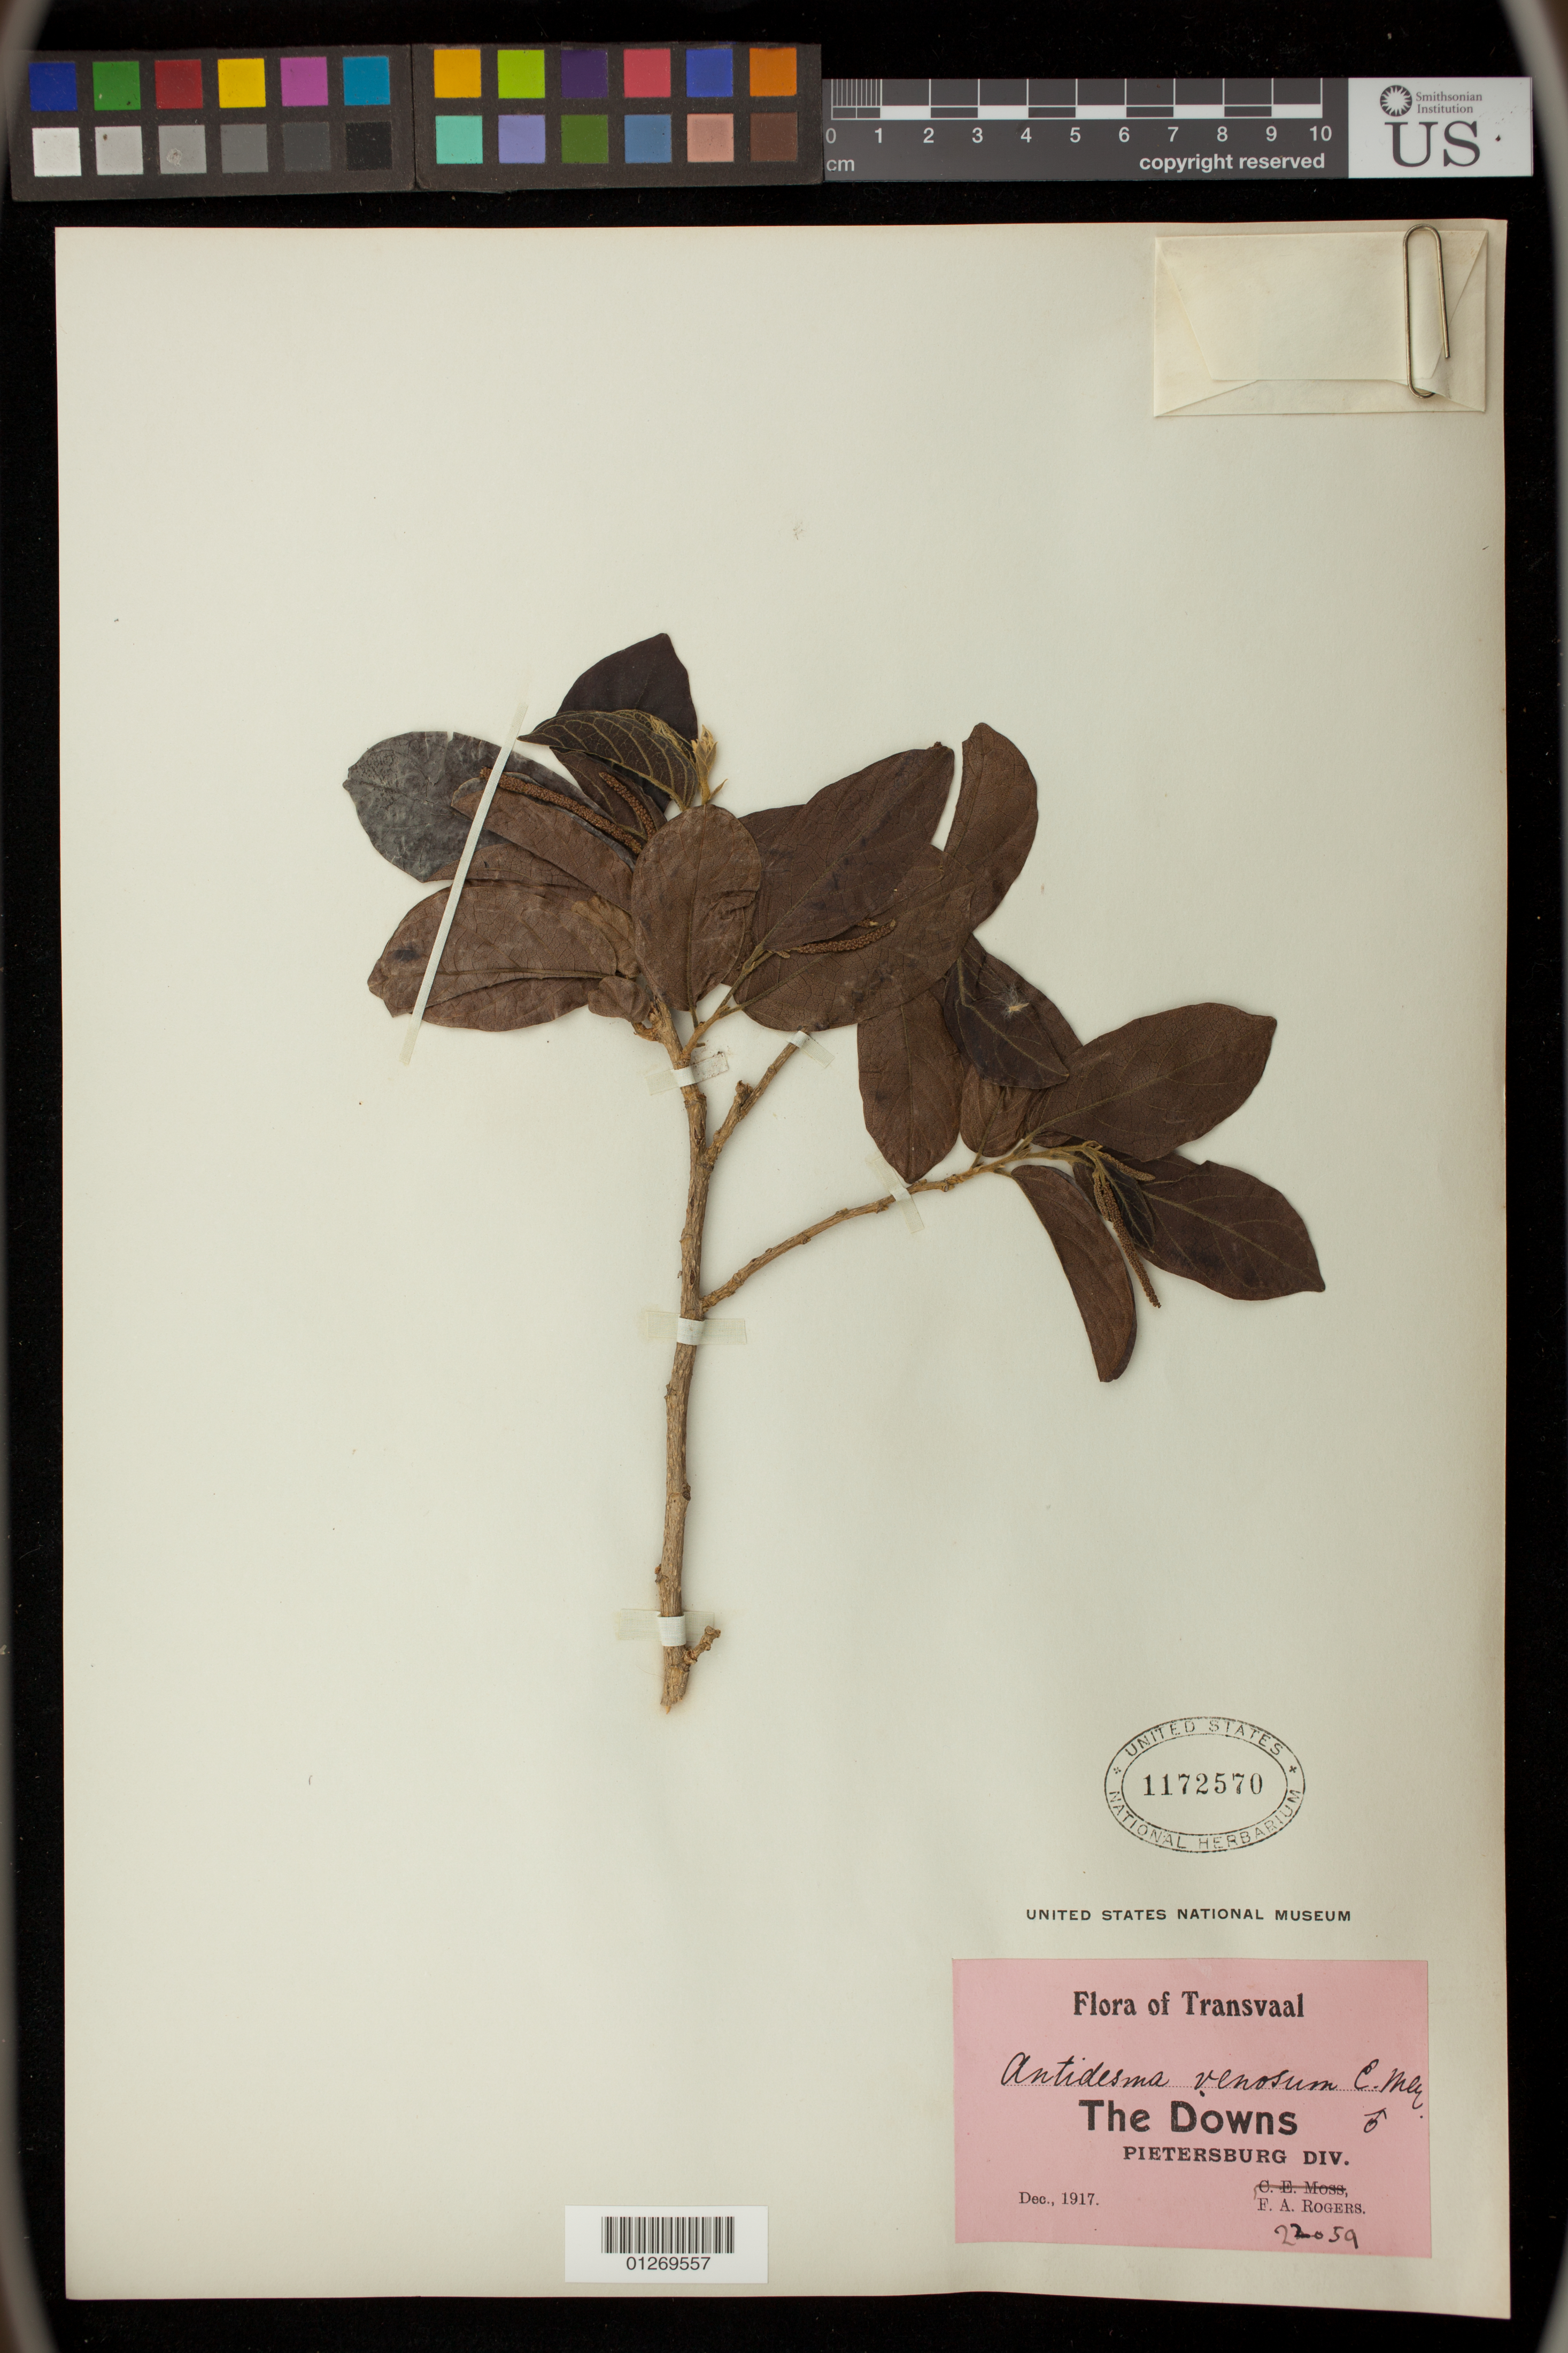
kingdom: Plantae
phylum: Tracheophyta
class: Magnoliopsida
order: Malpighiales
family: Phyllanthaceae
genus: Antidesma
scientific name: Antidesma venosum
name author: E. Mey. ex Tul.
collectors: F. A. Rogers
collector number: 22059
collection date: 1917-12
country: South Africa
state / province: Limpopo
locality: The Downs, Pietersburg Div.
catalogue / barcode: US 1172570